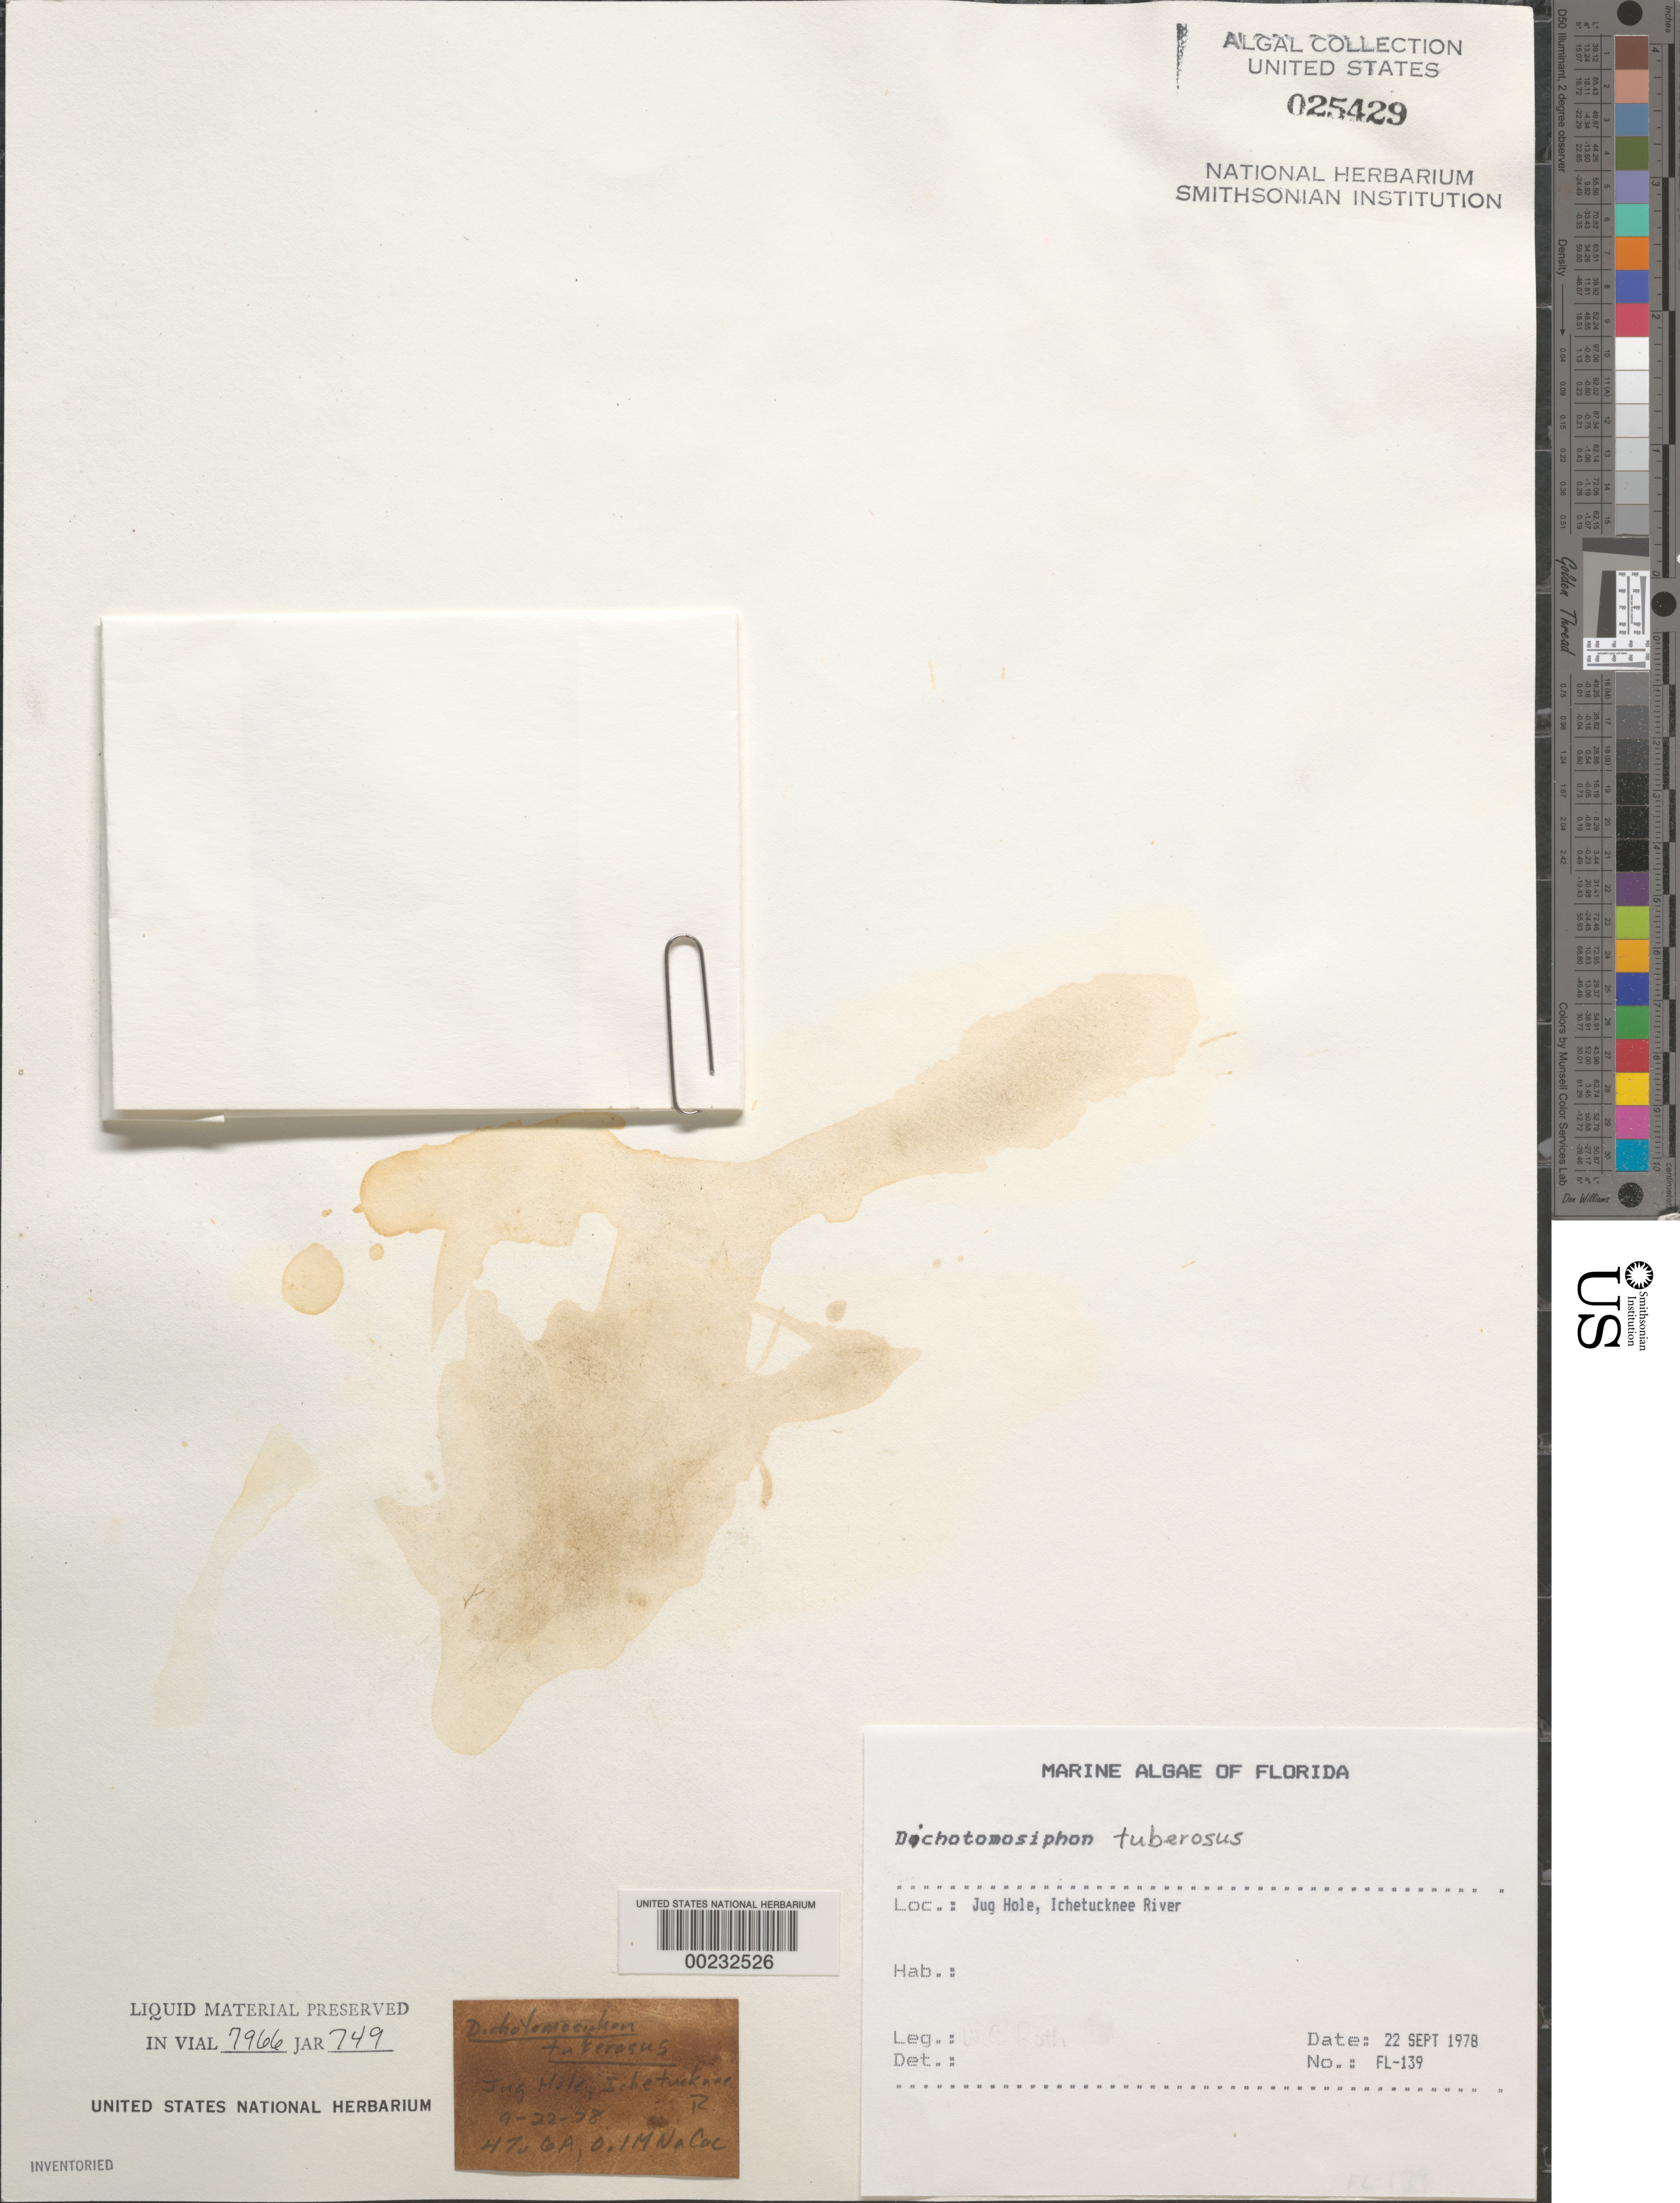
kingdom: Plantae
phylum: Chlorophyta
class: Ulvophyceae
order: Bryopsidales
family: Dichotomosiphonaceae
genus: Dichotomosiphon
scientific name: Dichotomosiphon tuberosus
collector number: FL-139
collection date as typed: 22 Sep 1978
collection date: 1978-09-22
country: United States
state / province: Florida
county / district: Columbia County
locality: Jug Hole, Ichetucknee River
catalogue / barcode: US 25429